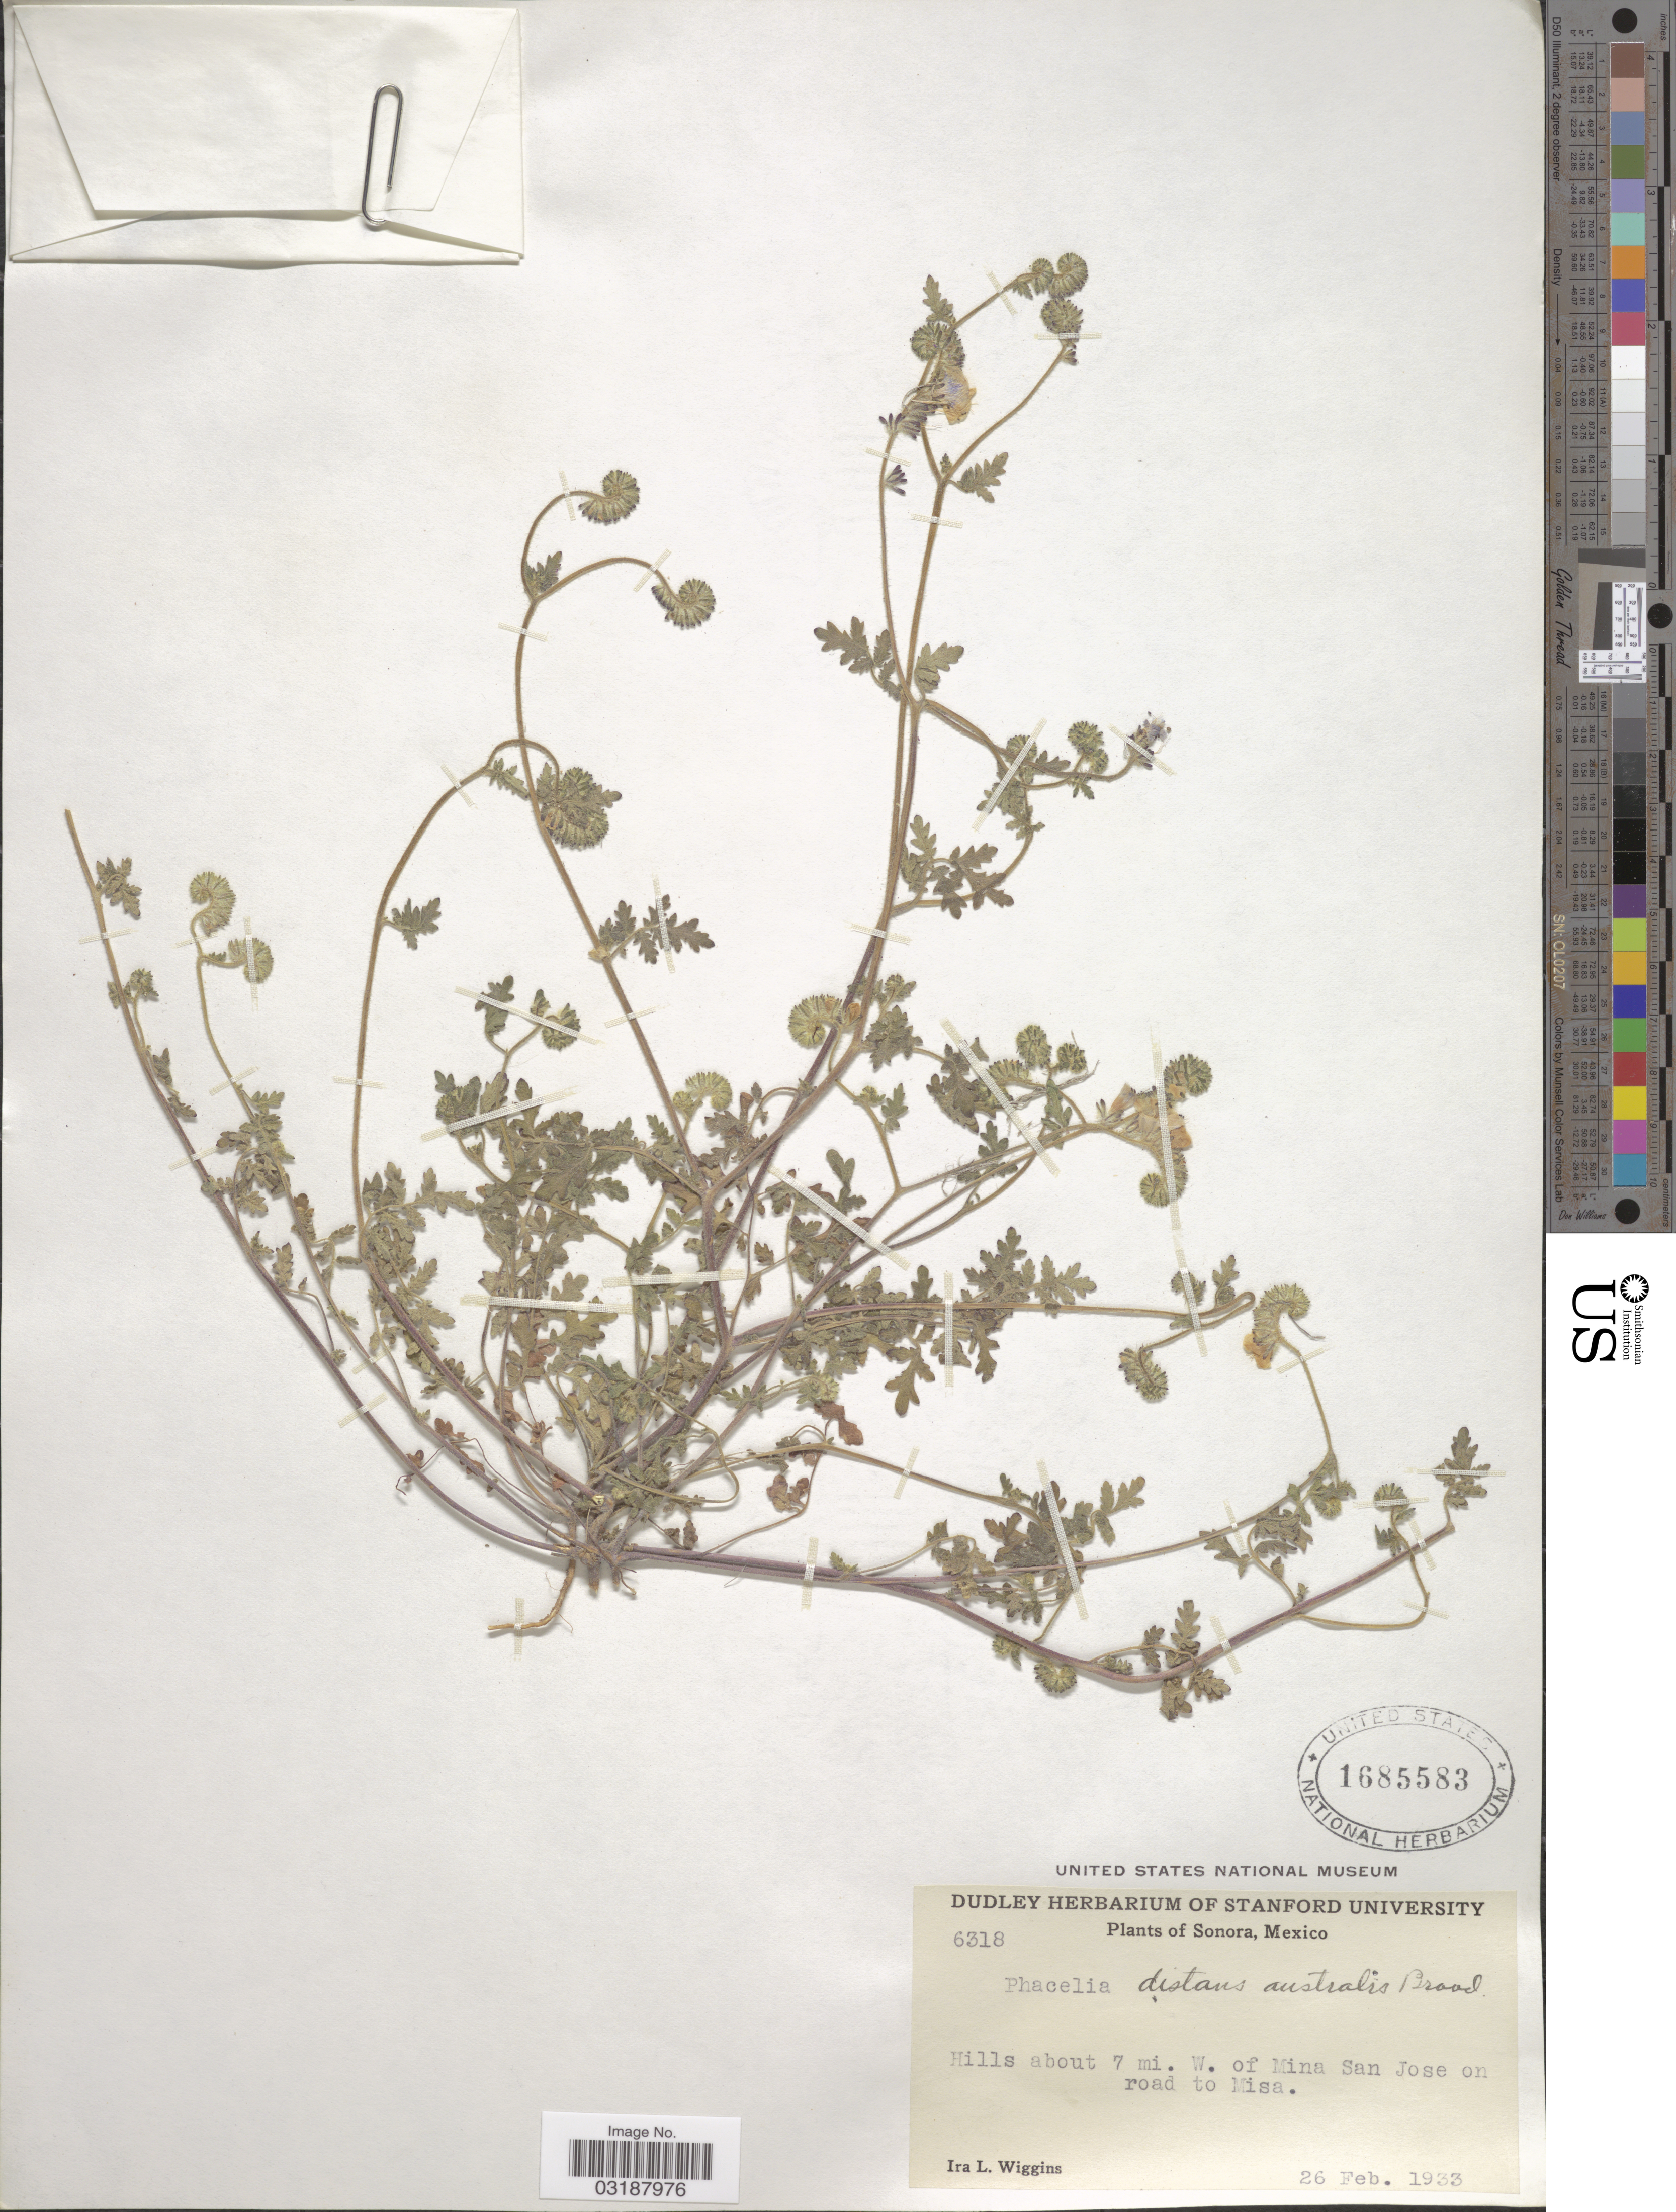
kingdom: Plantae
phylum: Tracheophyta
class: Magnoliopsida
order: Boraginales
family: Hydrophyllaceae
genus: Phacelia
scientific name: Phacelia distans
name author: Benth.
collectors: I. L. Wiggins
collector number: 6318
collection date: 1933-02-26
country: Mexico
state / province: Sonora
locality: Hills about 7 mi. W. of Mina San Jose on road to Misa.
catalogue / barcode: US 1685583